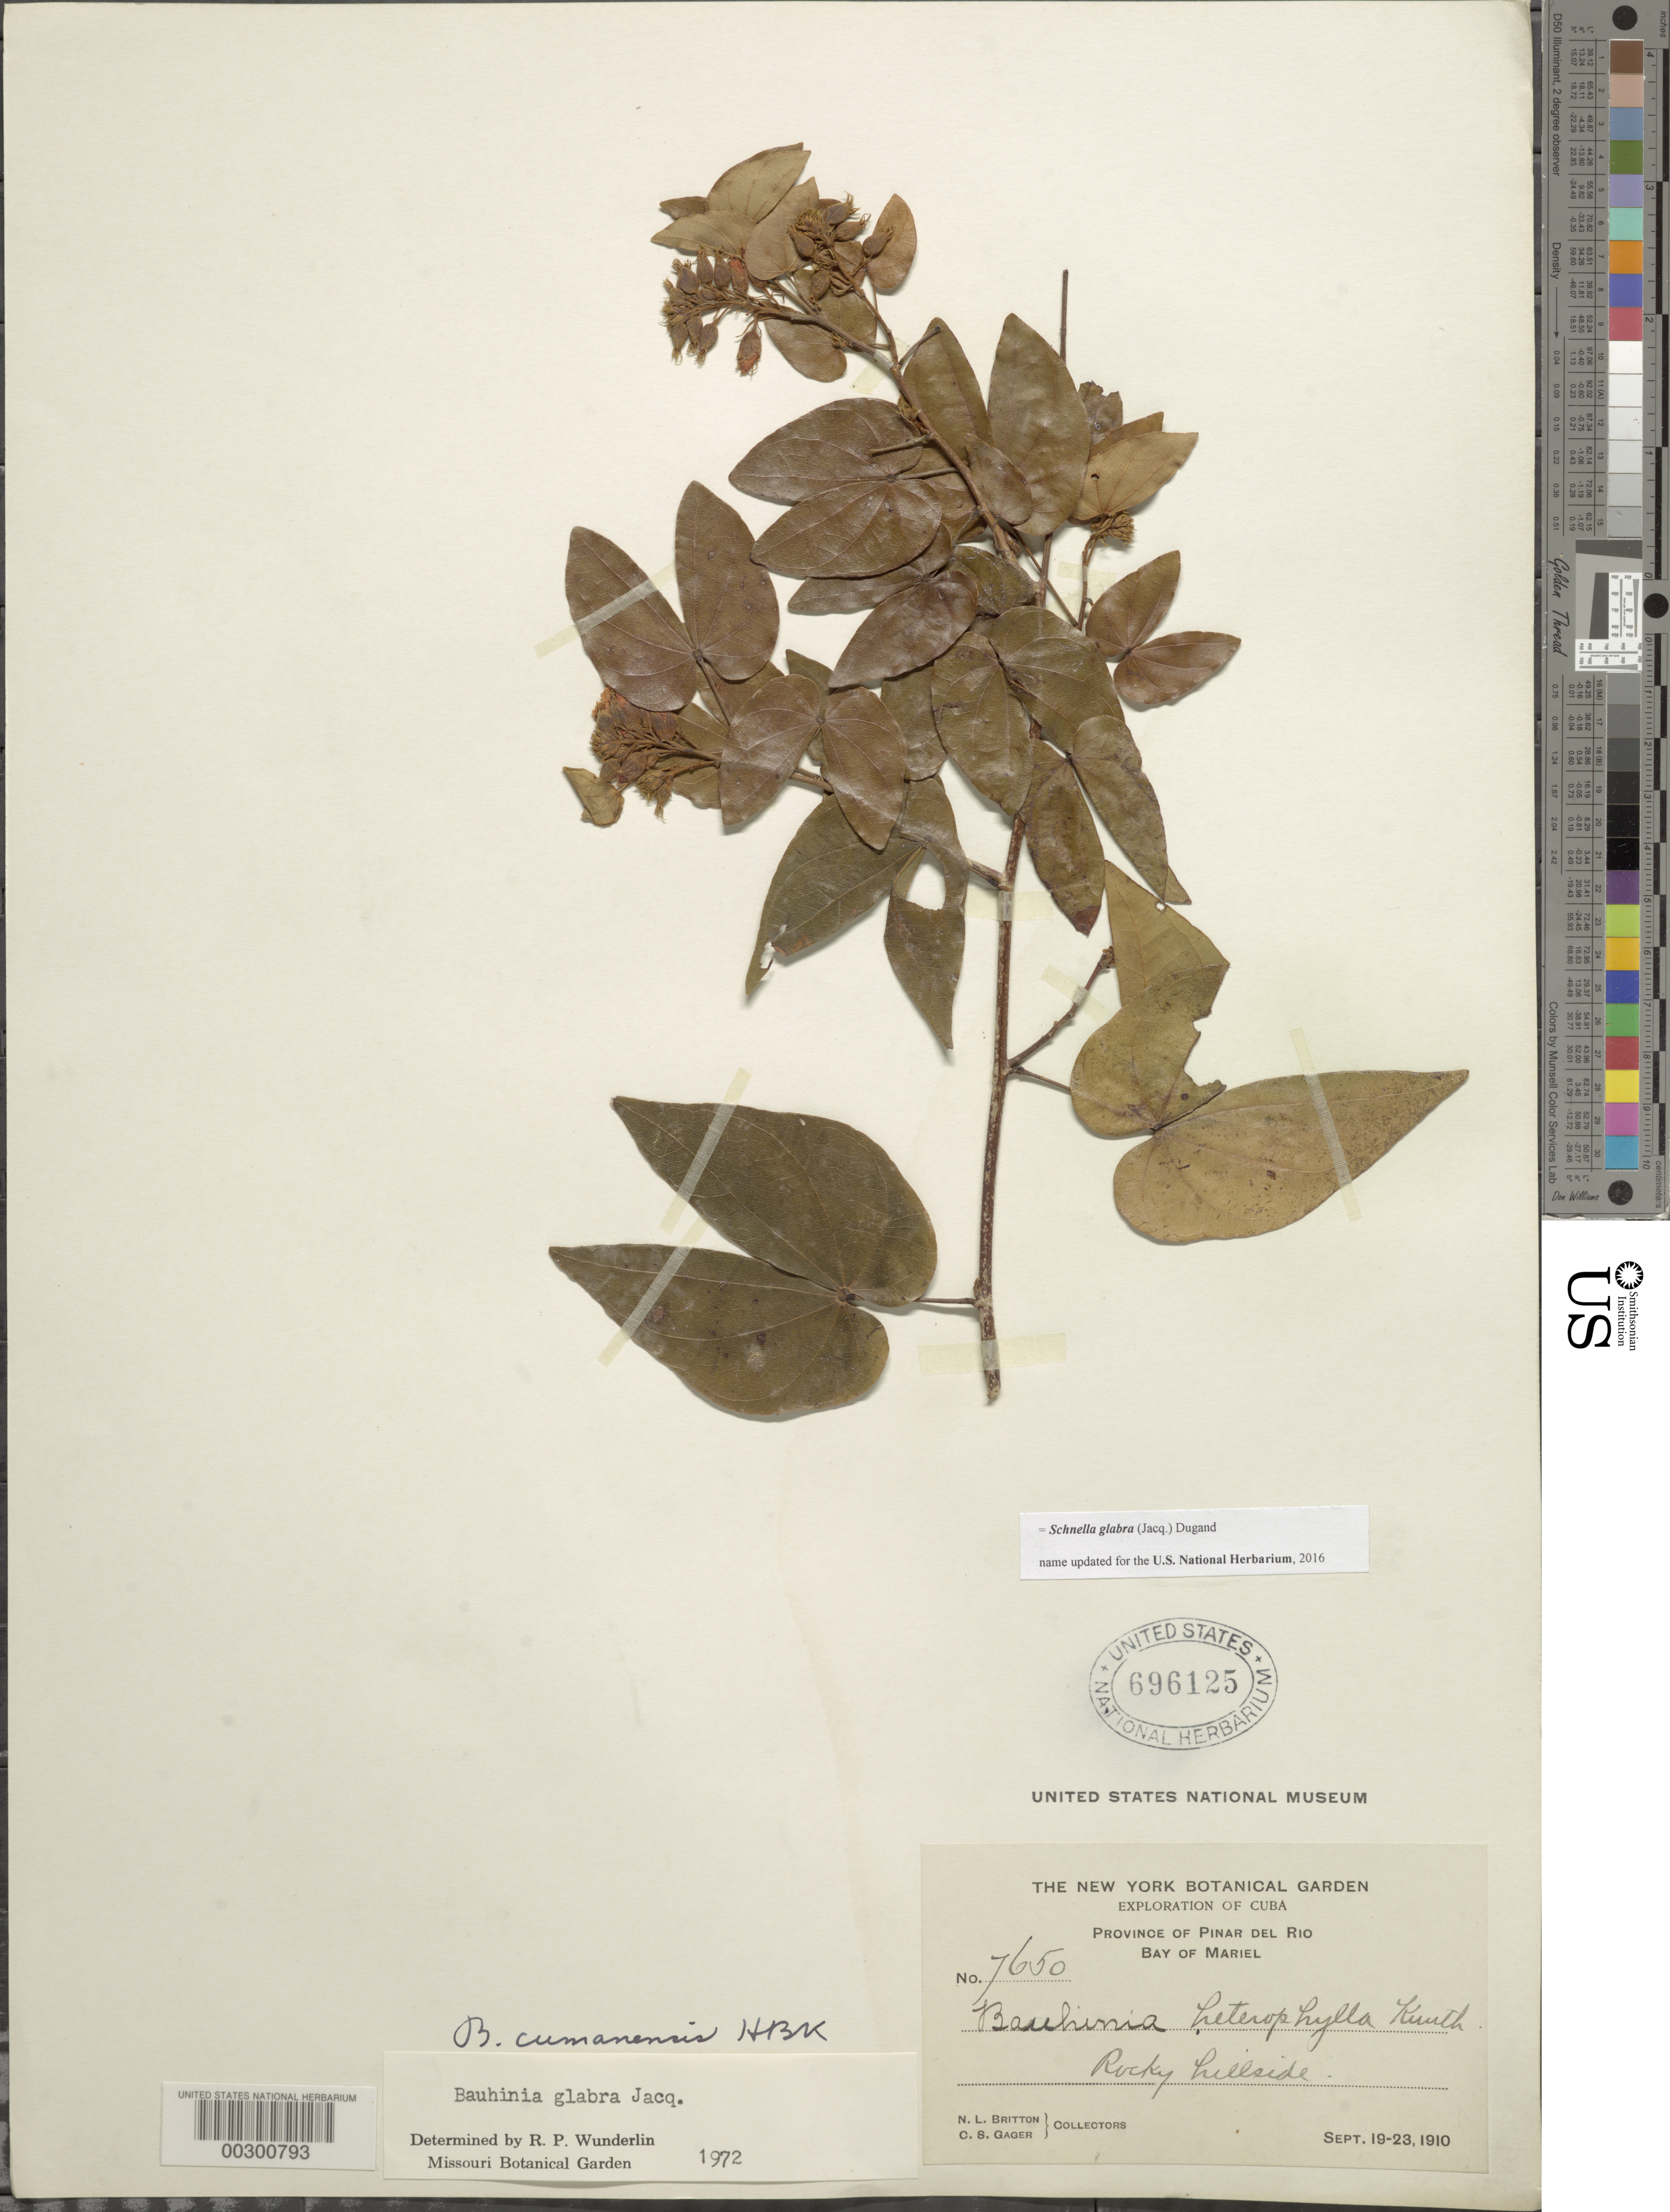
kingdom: Plantae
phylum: Tracheophyta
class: Magnoliopsida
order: Fabales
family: Fabaceae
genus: Schnella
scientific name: Schnella glabra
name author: (Jacq.) Dugand G.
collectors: N. Britton & C. Gager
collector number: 7650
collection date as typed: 19 Sep 1910 to 23 Sep 1910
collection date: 1910-09-19/1910-09-23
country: Cuba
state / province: Pinar del Río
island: Greater Antilles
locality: Bay of mariel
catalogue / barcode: US 696125